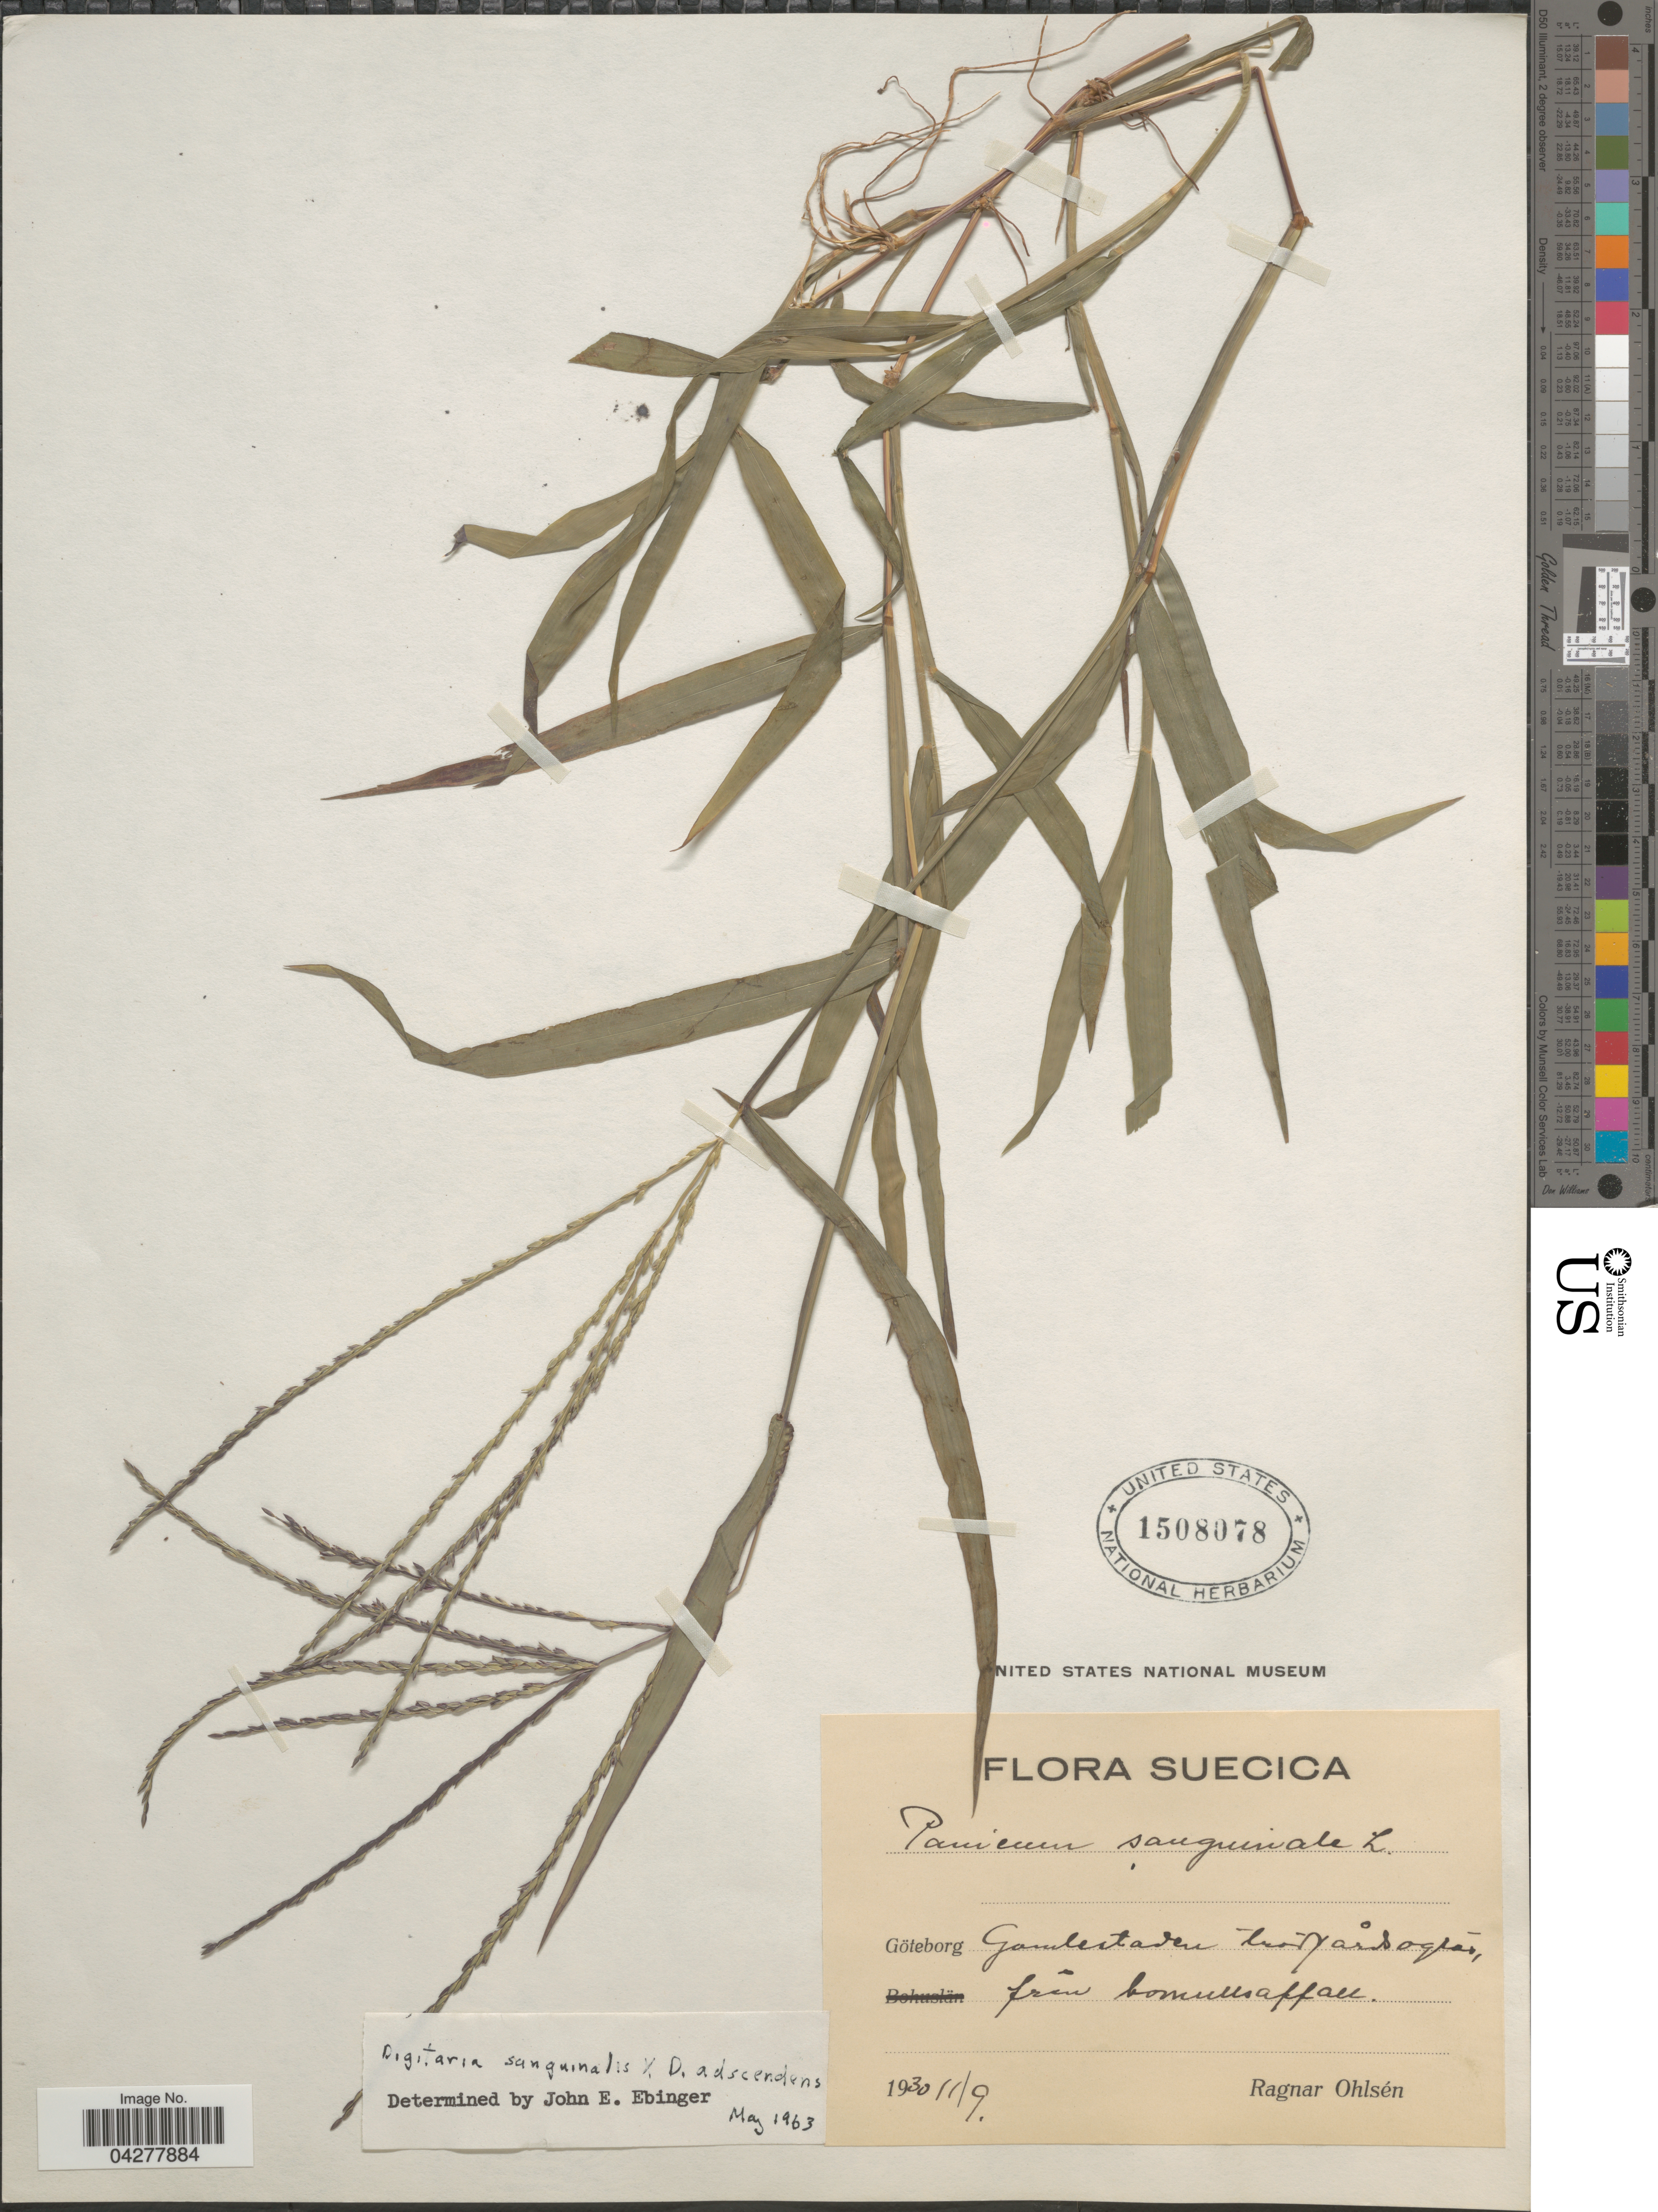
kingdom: Plantae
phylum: Tracheophyta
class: Liliopsida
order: Poales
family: Poaceae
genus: Digitaria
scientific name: Digitaria sanguinalis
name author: (L.) Scop.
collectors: R. Ohlsen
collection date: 1930-09-11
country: Sweden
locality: Suecica. Göteborg Gamlestaden.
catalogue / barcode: US 1508078